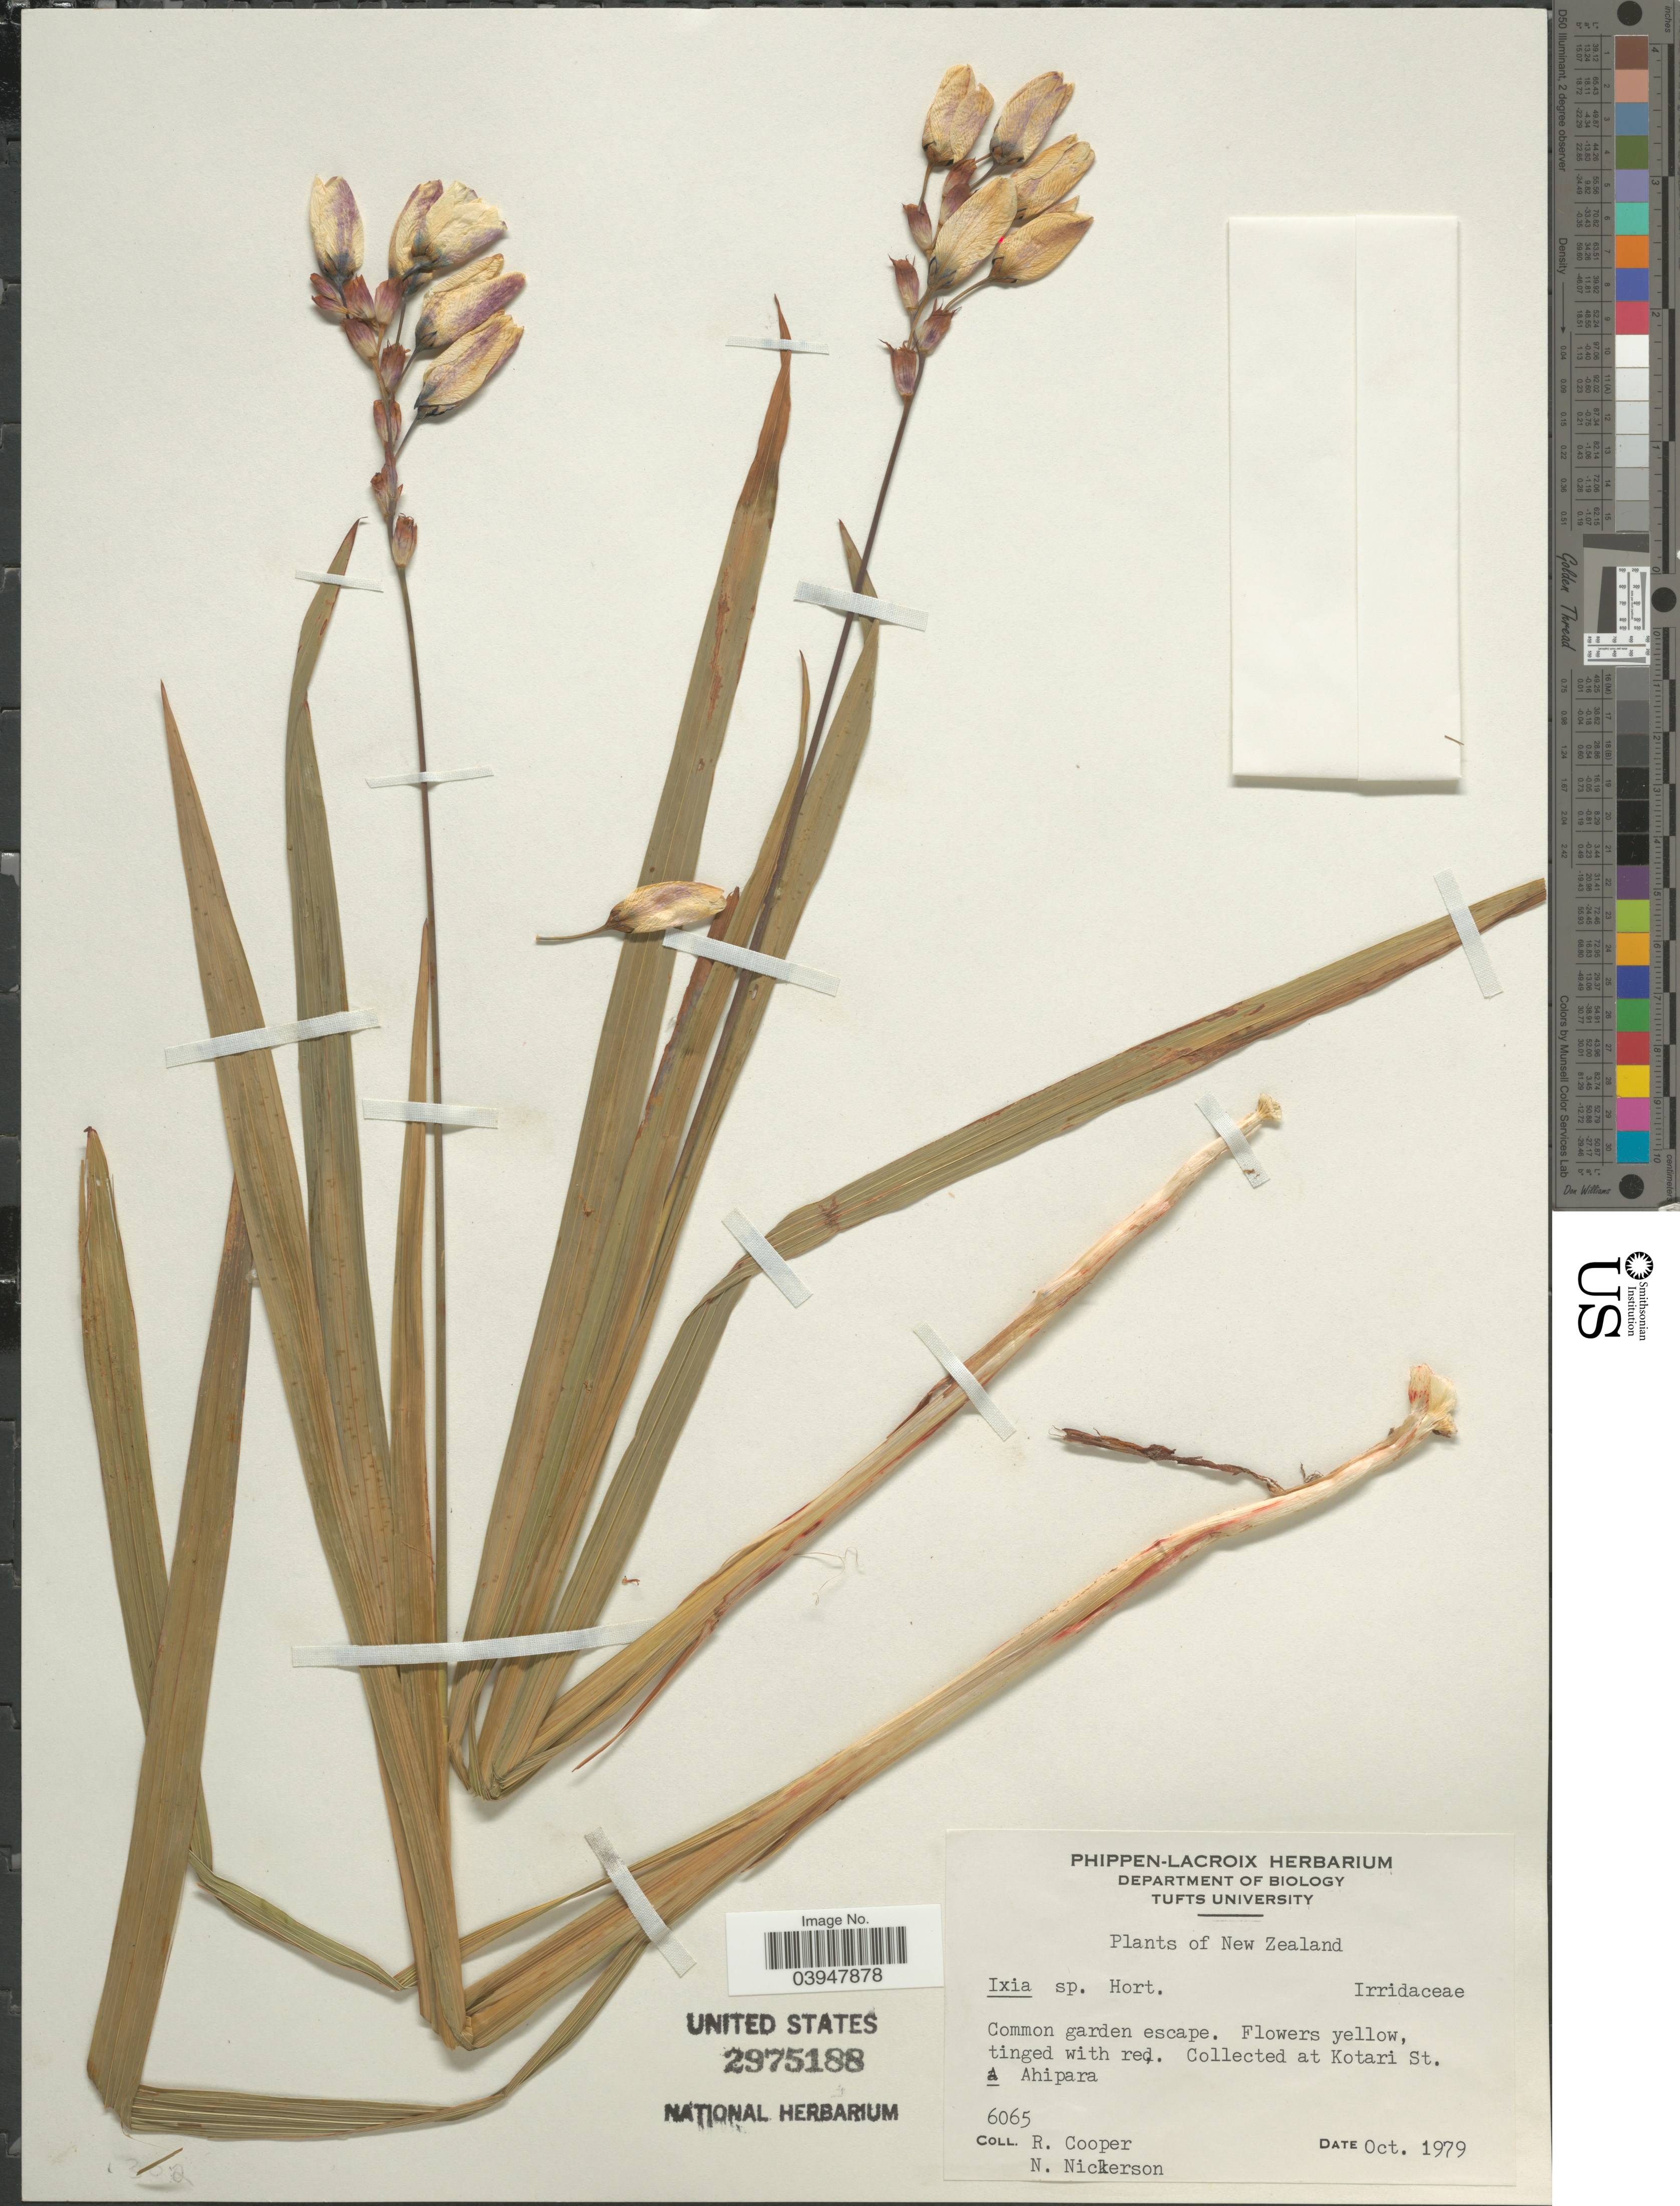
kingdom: Plantae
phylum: Tracheophyta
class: Liliopsida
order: Asparagales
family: Iridaceae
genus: Ixia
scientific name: Ixia sp.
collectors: R. Cooper & N. Nickerson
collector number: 6065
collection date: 1979-10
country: New Zealand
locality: At Kotari St. Ahipara.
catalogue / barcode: US 2975188